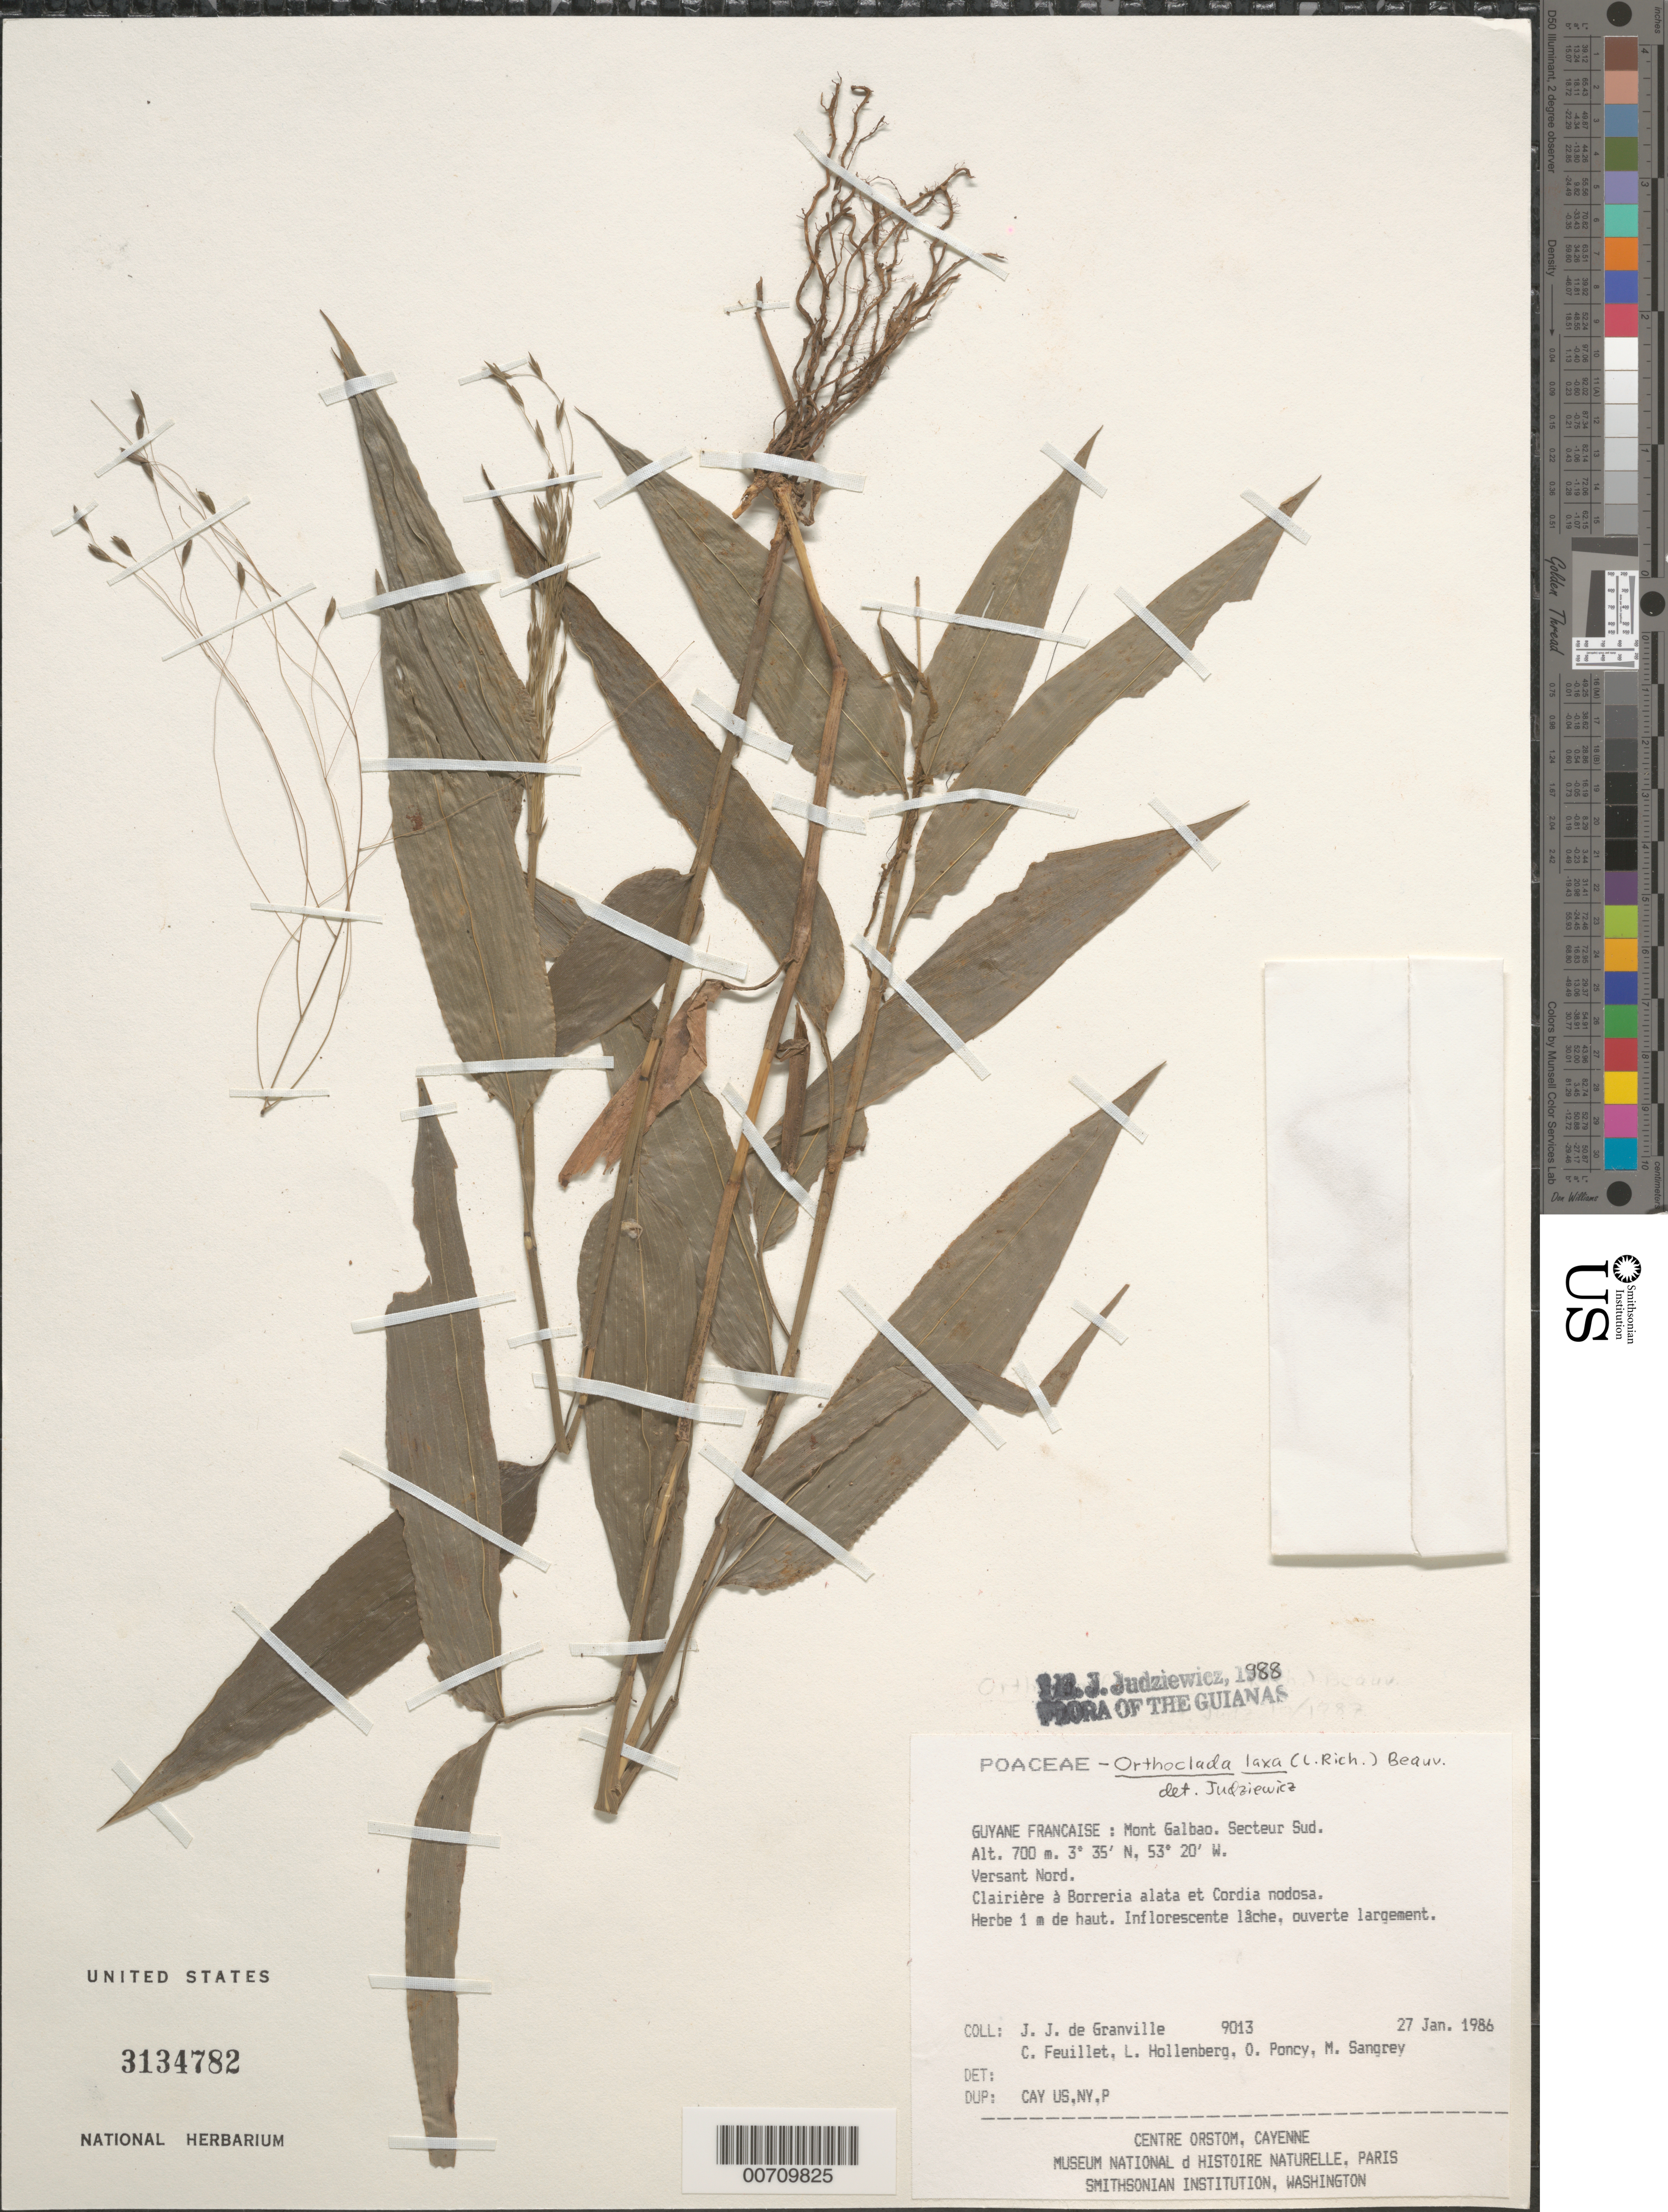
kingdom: Plantae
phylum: Tracheophyta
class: Liliopsida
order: Poales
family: Poaceae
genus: Orthoclada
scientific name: Orthoclada laxa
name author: P. Beauv.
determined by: Judziewicz, E. J.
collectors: J.-J. de Granville, C. Feuillet, L. Hollenberg, O. Poncy & M. S. Sangrey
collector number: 9013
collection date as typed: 27-Jan-86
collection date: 1986-01-27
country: French Guiana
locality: Mont Galbao. Secteur Sud. Versant Nord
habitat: Clairière à Borreria alata et Cordia nodosa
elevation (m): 700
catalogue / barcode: US 3134782